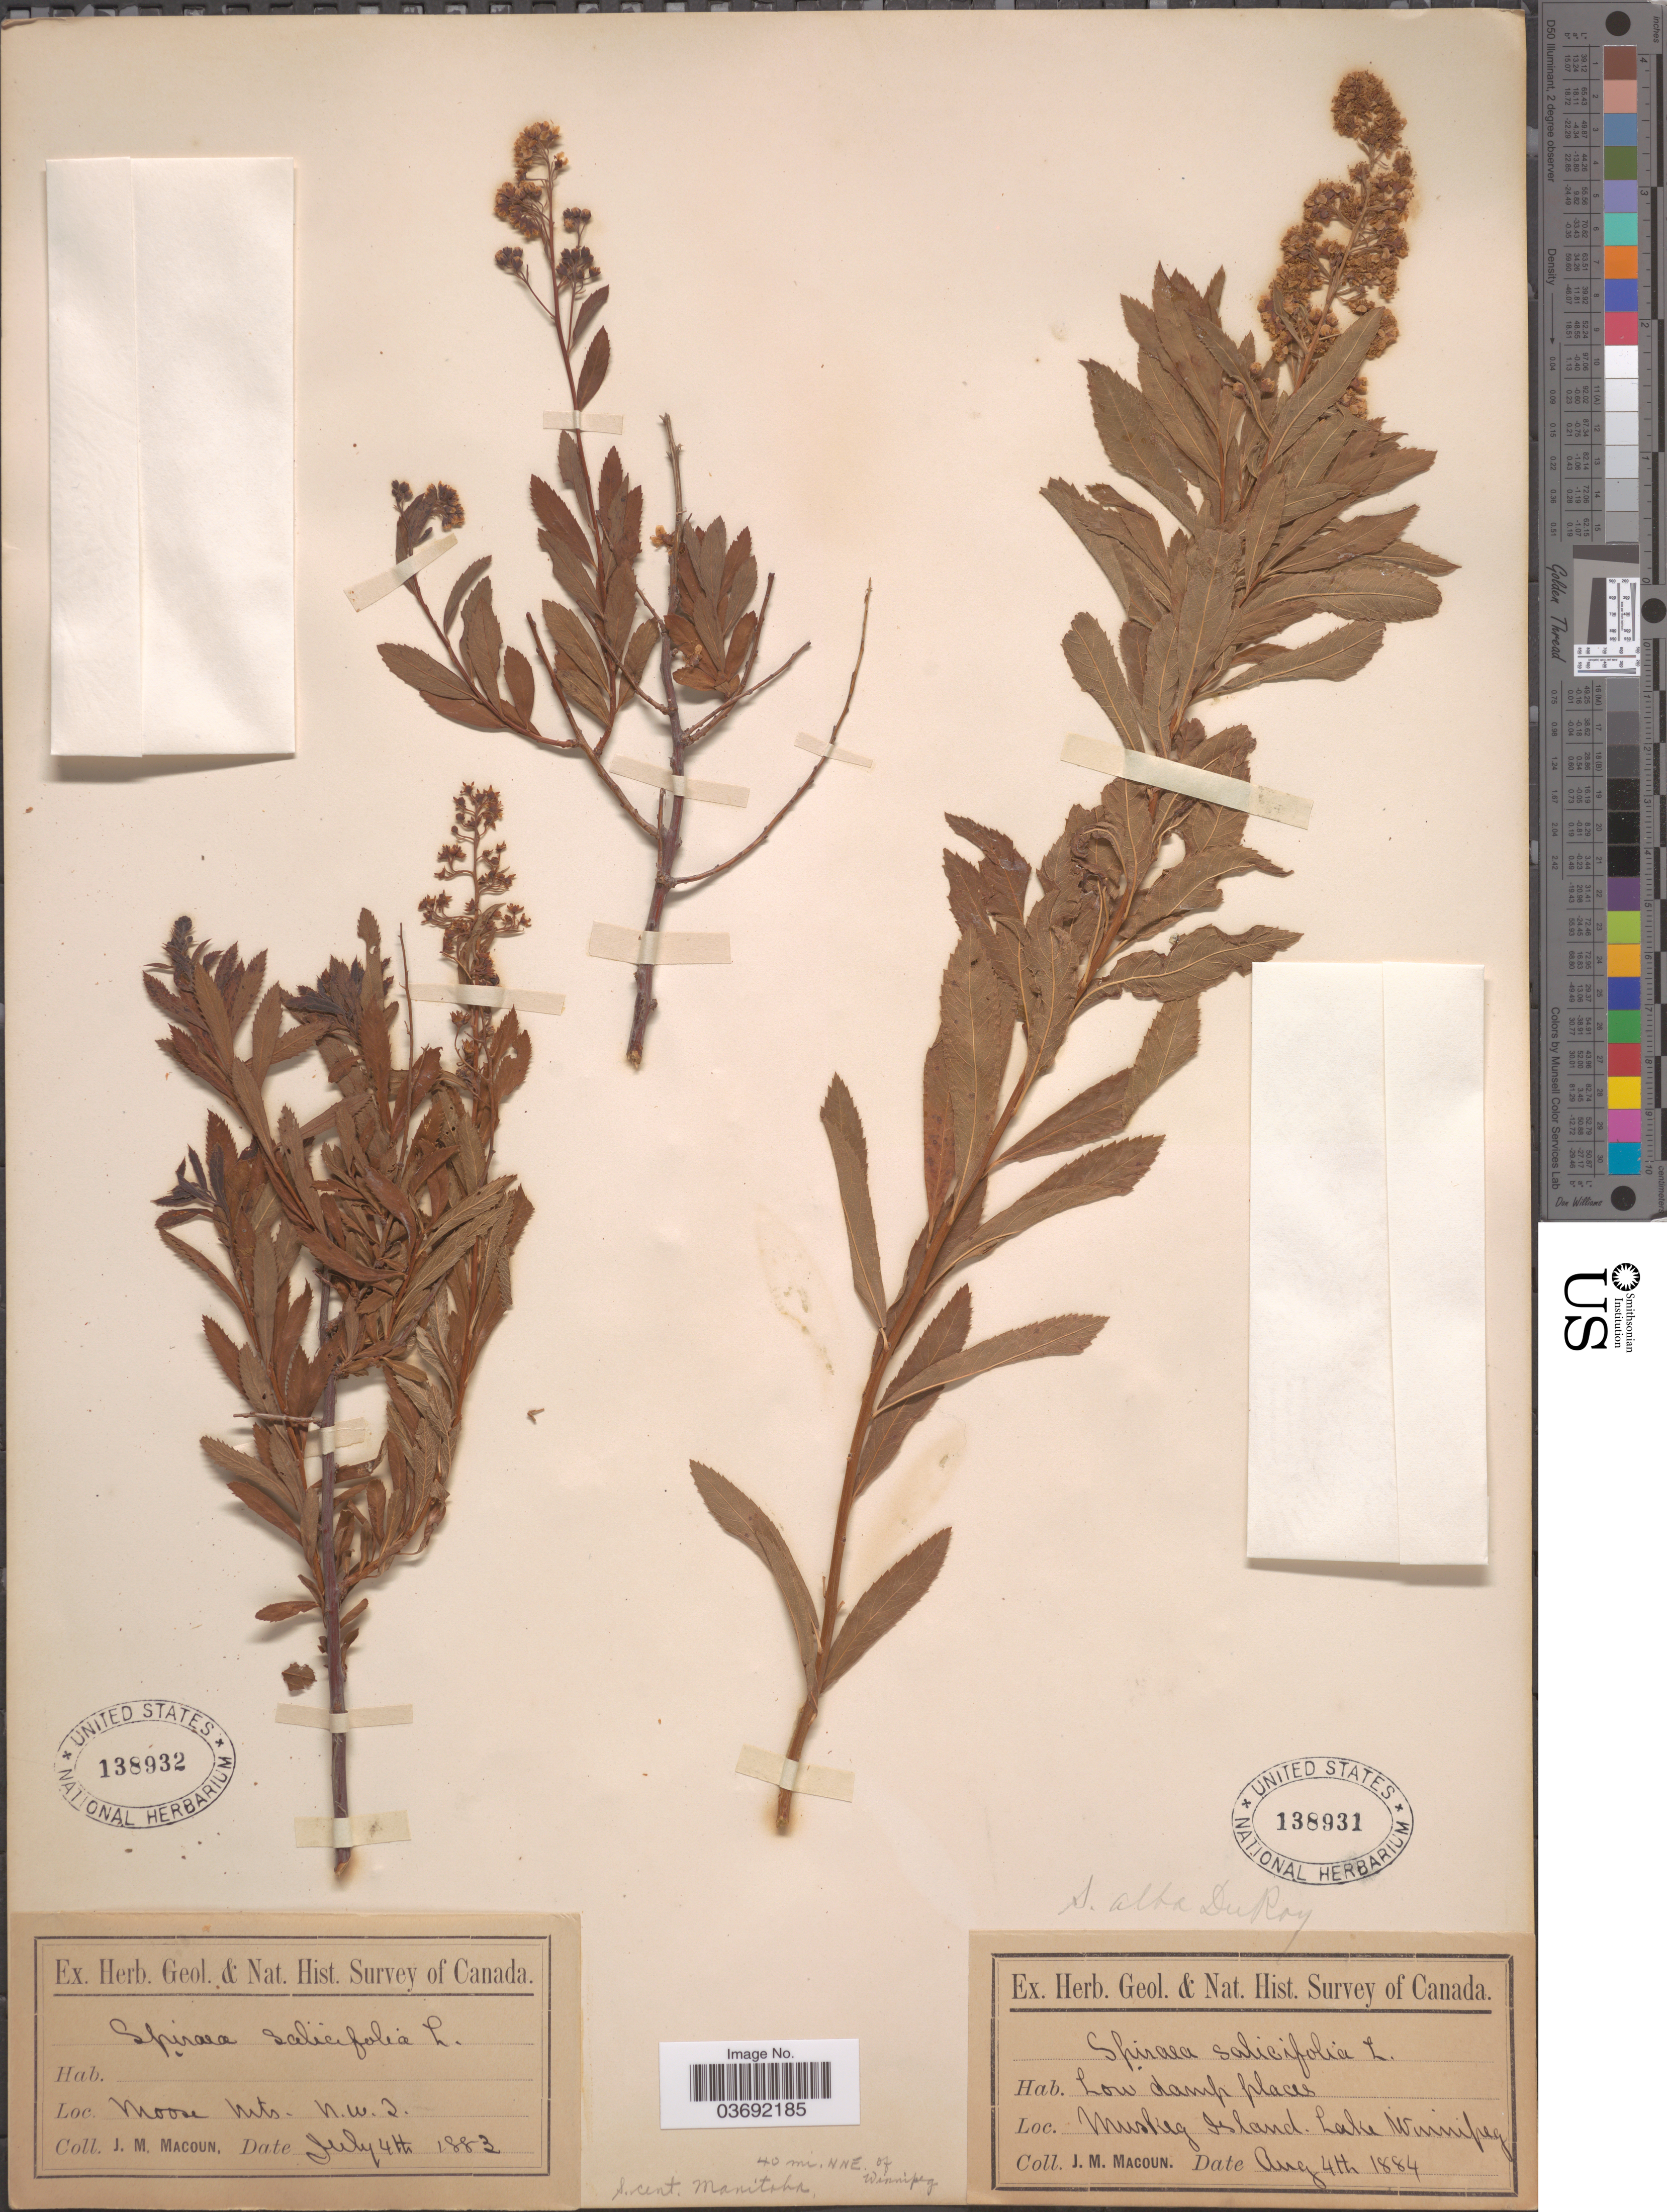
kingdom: Plantae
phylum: Tracheophyta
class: Magnoliopsida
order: Rosales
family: Rosaceae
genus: Spiraea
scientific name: Spiraea alba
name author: Du Roi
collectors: J. M. Macoun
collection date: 1884-08-04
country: Canada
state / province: Manitoba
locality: Muskeg Island. Lake Winnipeg. 40 mi. NNE. of Winnipeg.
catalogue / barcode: US 138931-2